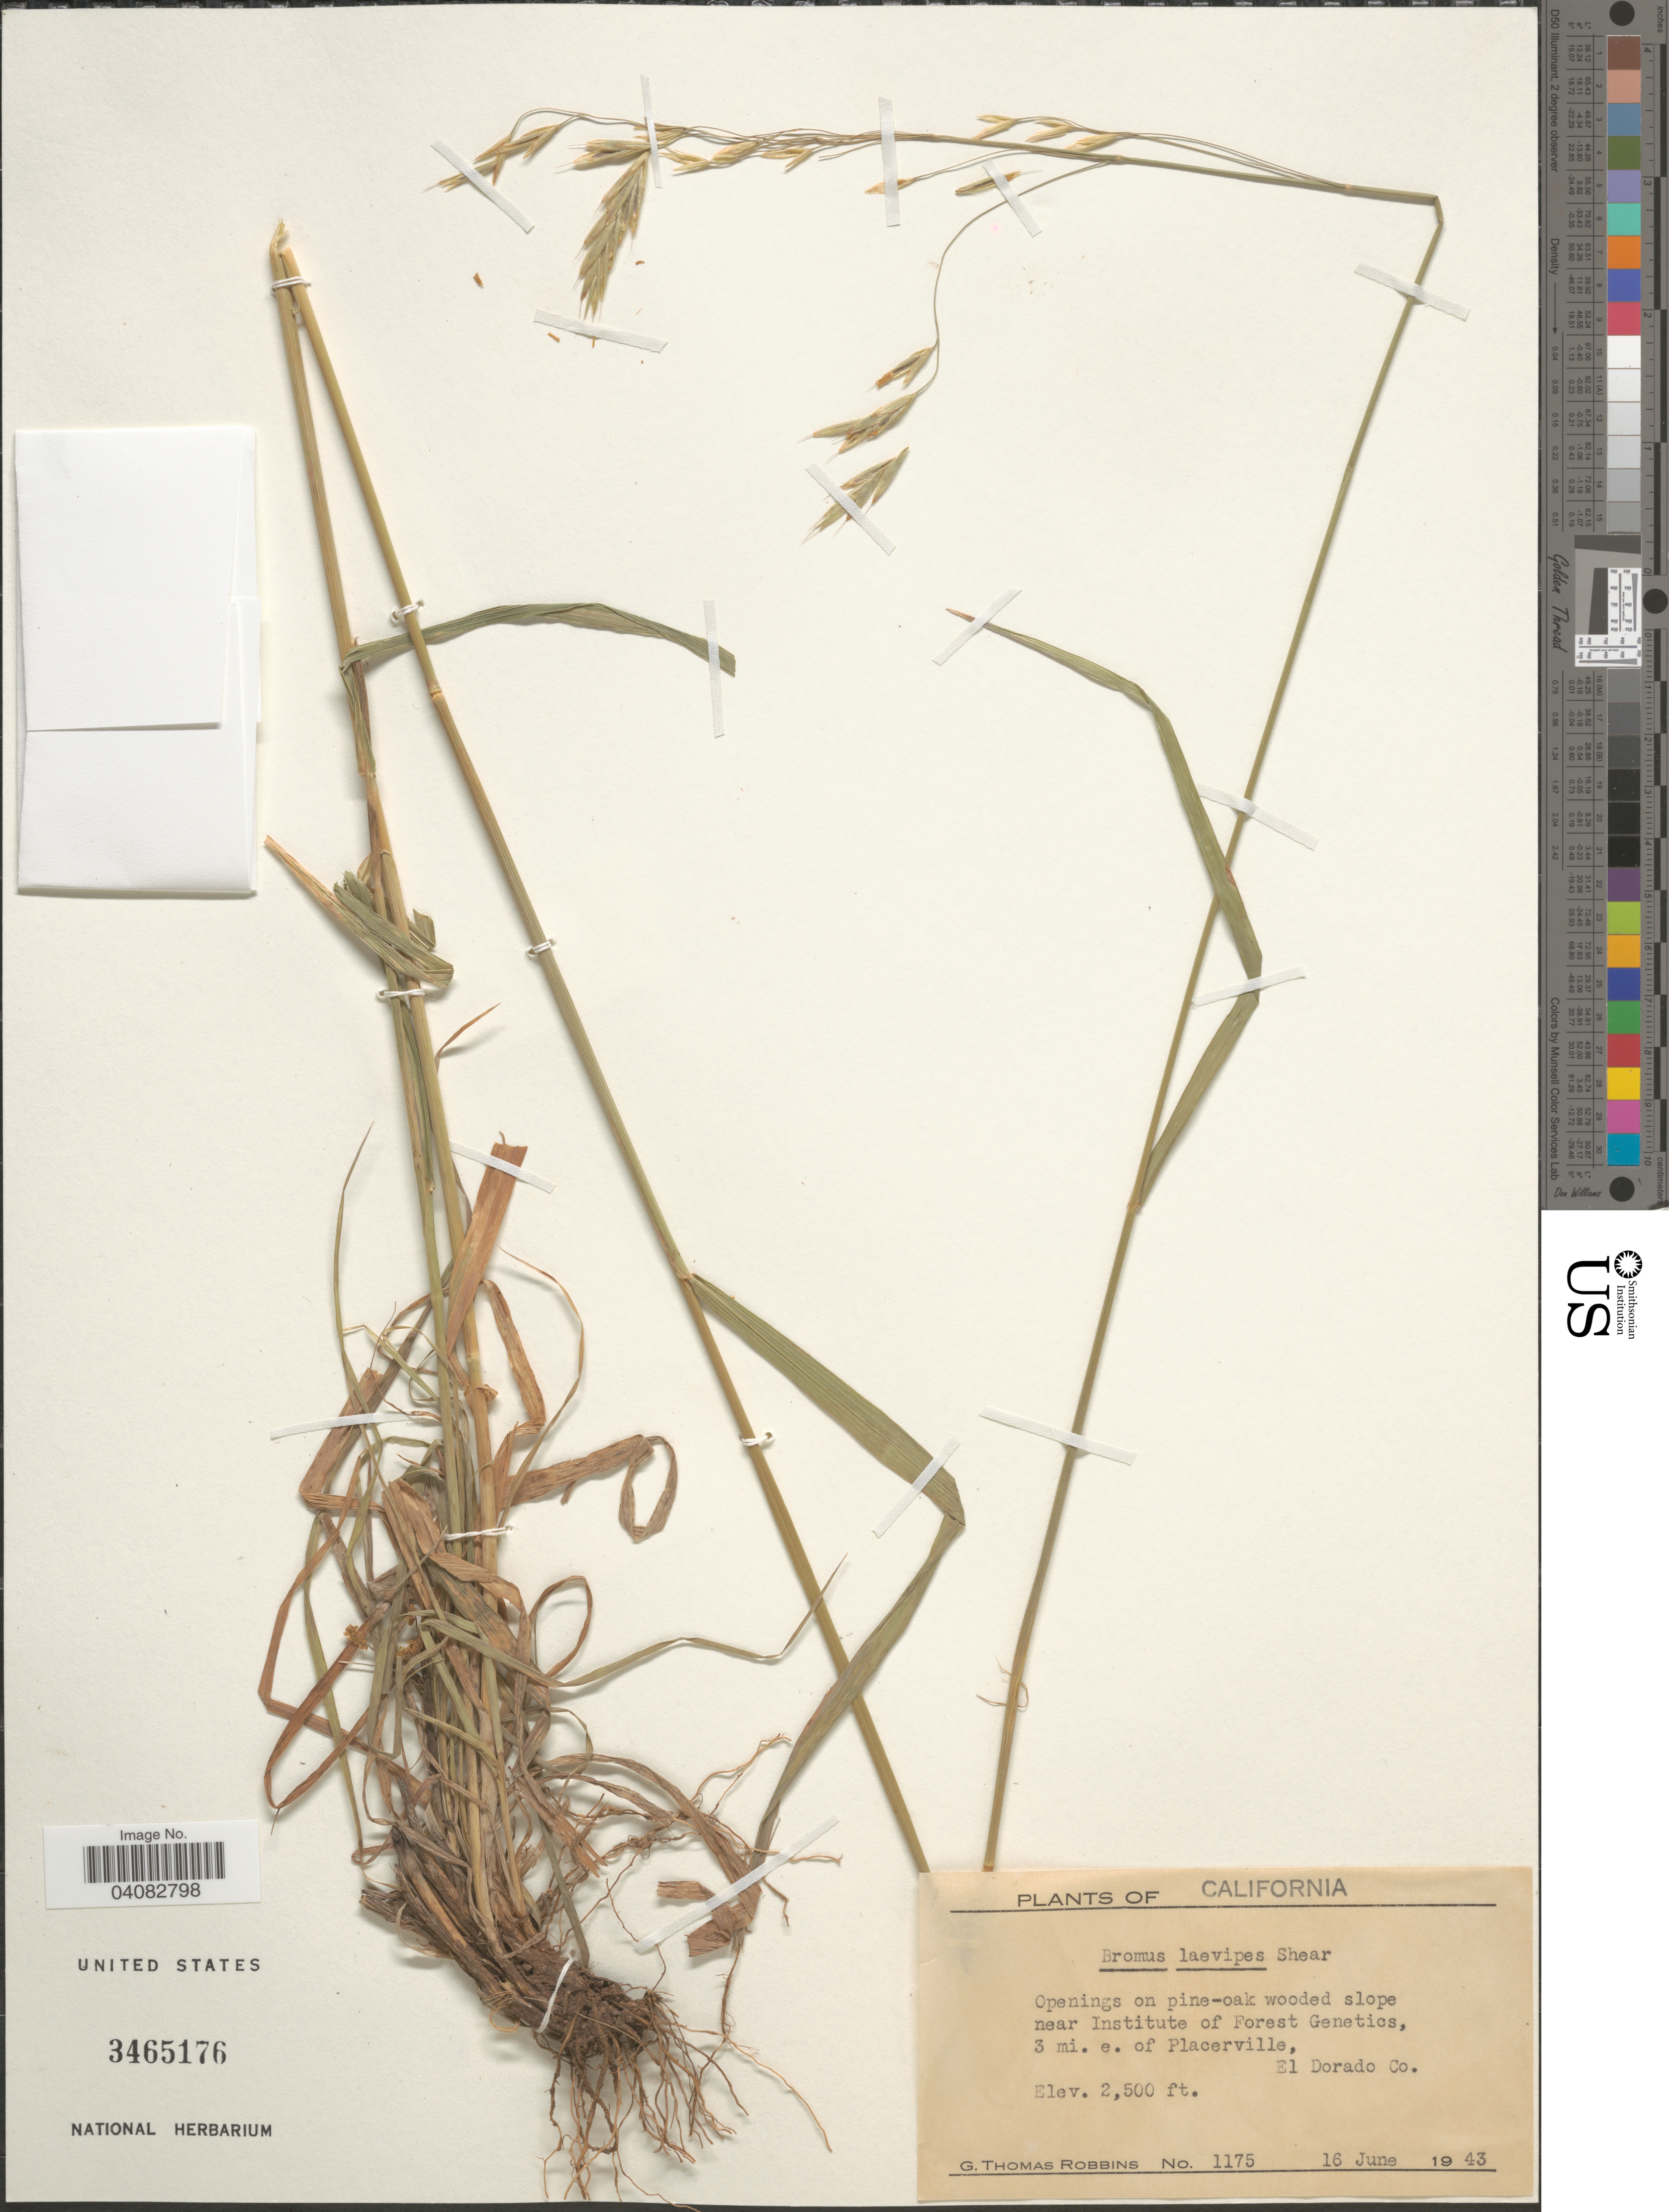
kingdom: Plantae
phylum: Tracheophyta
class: Liliopsida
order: Poales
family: Poaceae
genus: Bromus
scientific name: Bromus laevipes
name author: Shear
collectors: G. T. Robbins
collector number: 1175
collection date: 1943-06-16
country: United States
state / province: California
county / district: El Dorado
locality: Openings on pine-oak wooded slope near Institute of Forest Genetics, 3 mi. e. of Placerville, El Dorado Co.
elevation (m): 762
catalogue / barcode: US 3465176